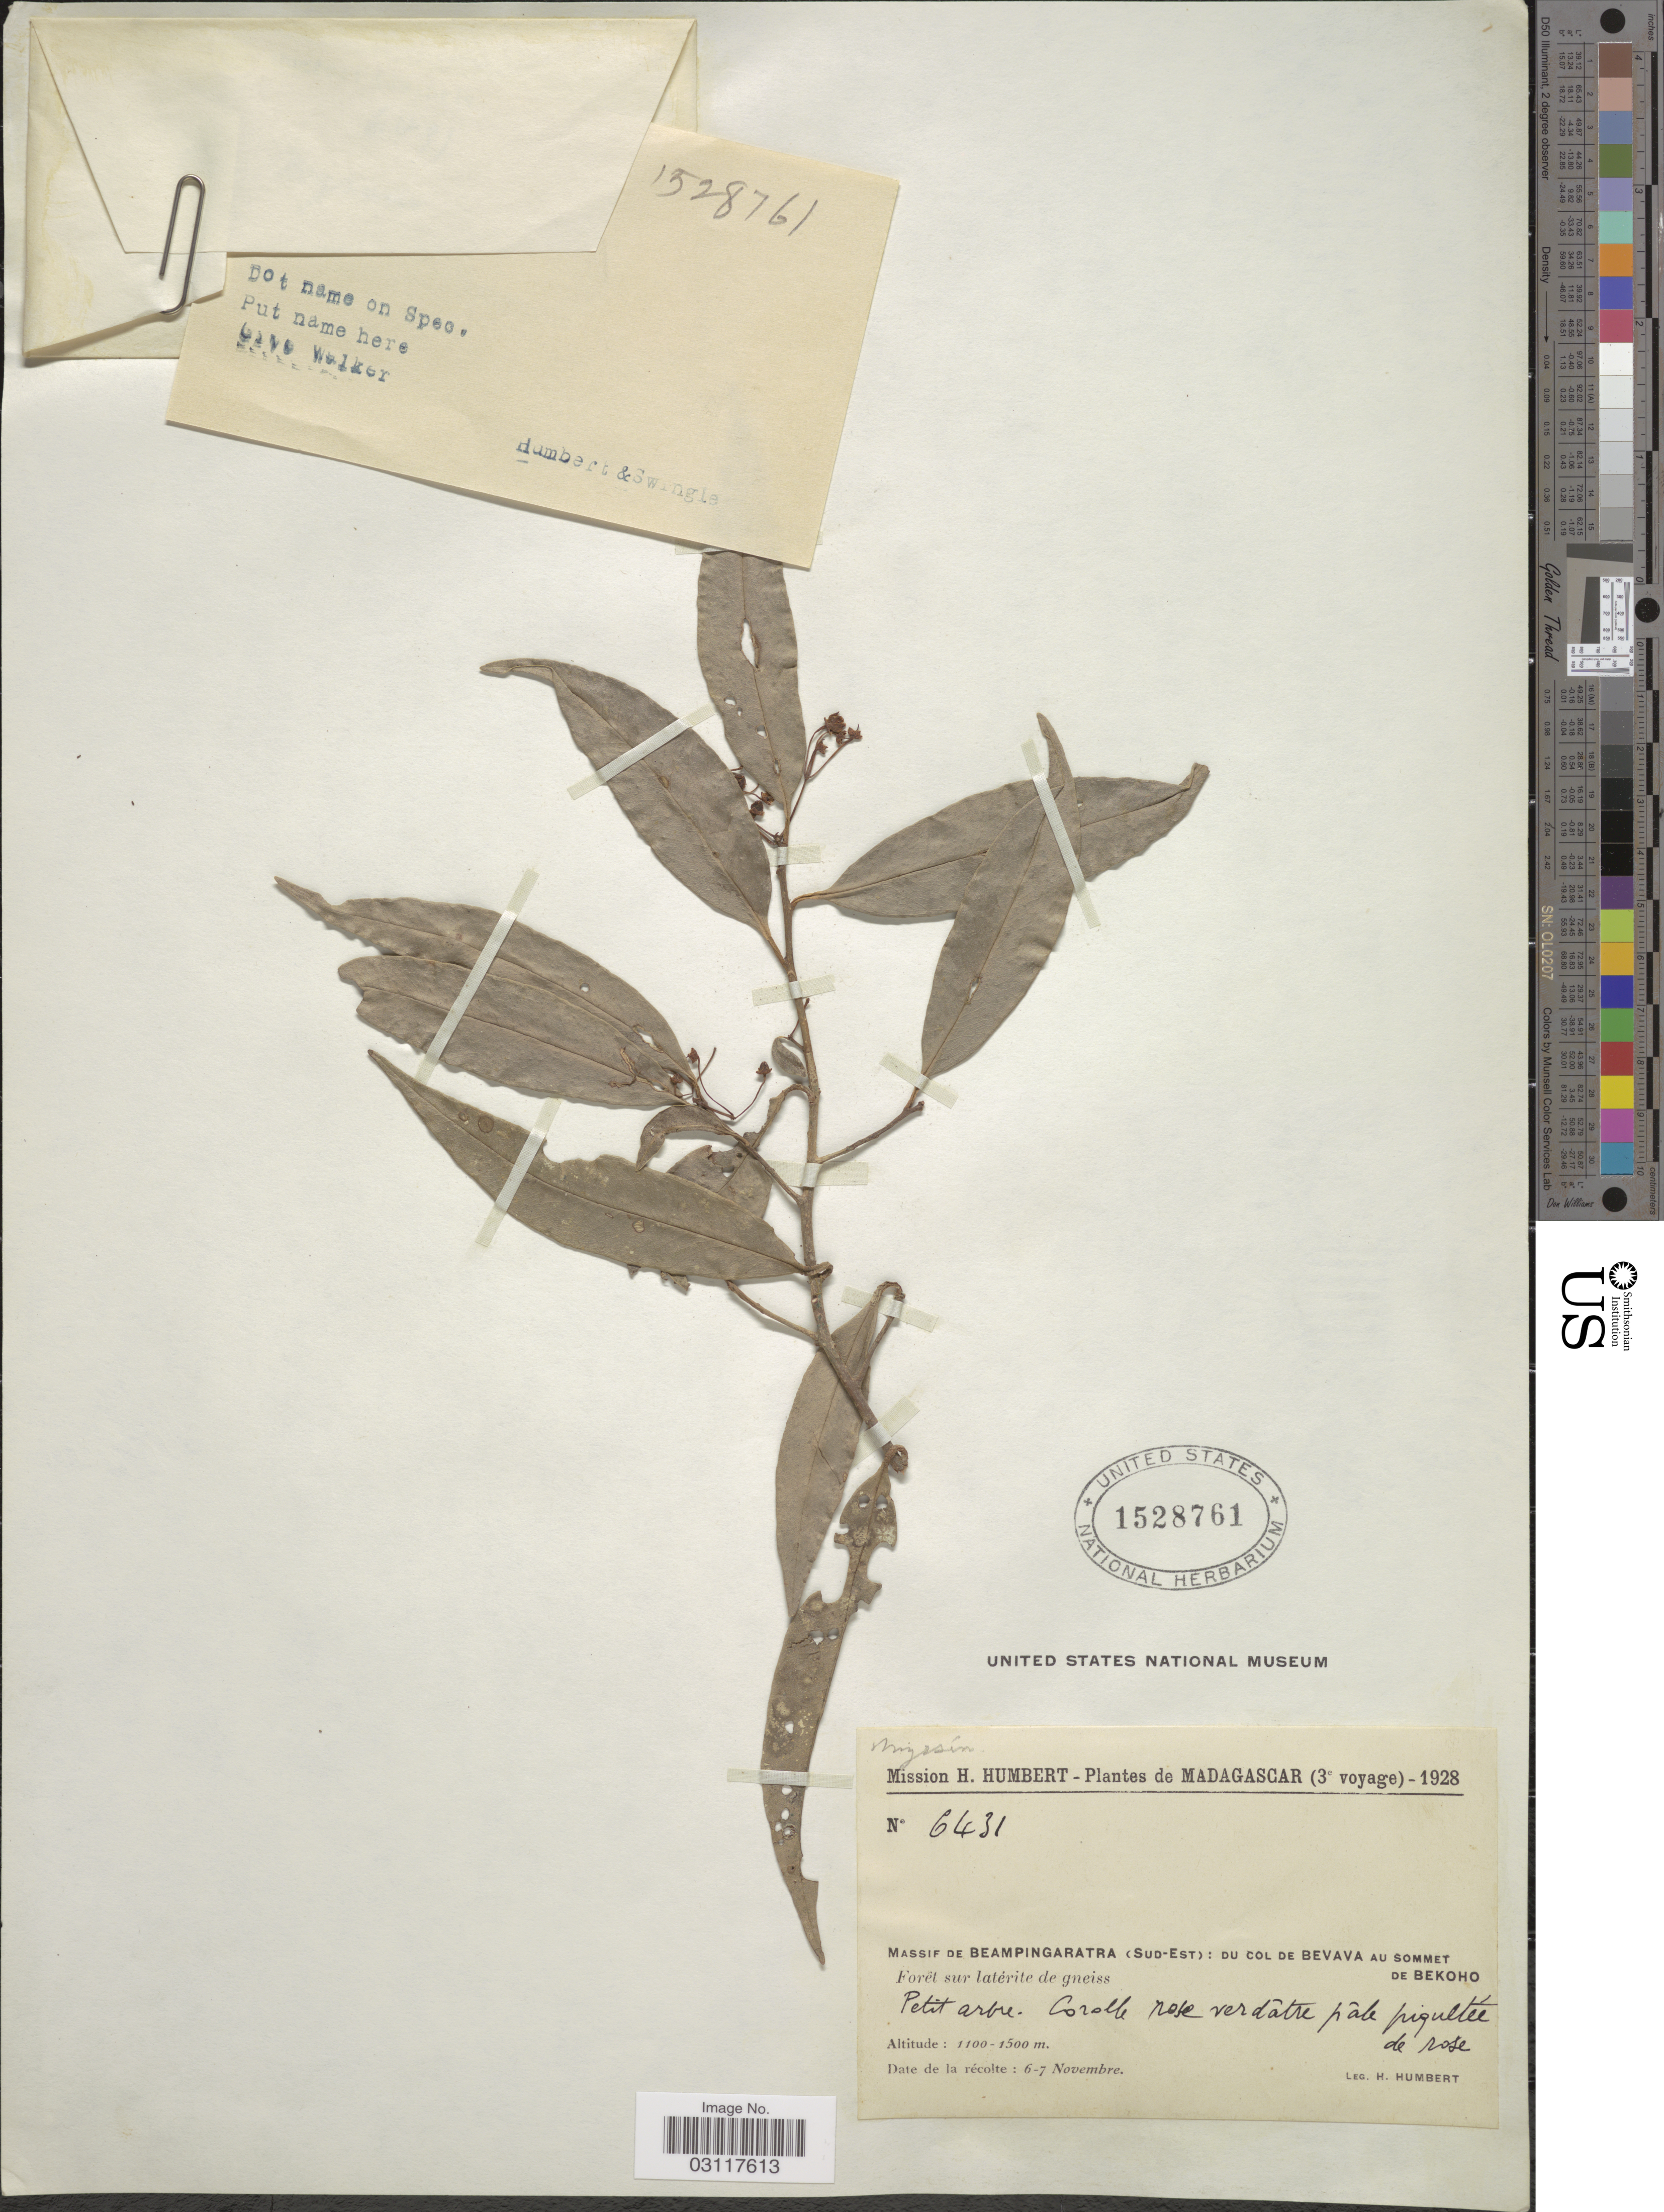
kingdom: Plantae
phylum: Tracheophyta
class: Magnoliopsida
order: Ericales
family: Primulaceae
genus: Myrsine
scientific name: Myrsine sp.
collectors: H. Humbert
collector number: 6431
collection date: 1928-11-06/1928-11-07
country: Madagascar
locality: Massif De Beampingaratra (Sud-Est): Du Col De Bevava au sommet de Bekoho.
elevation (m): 1100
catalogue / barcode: US 1528761